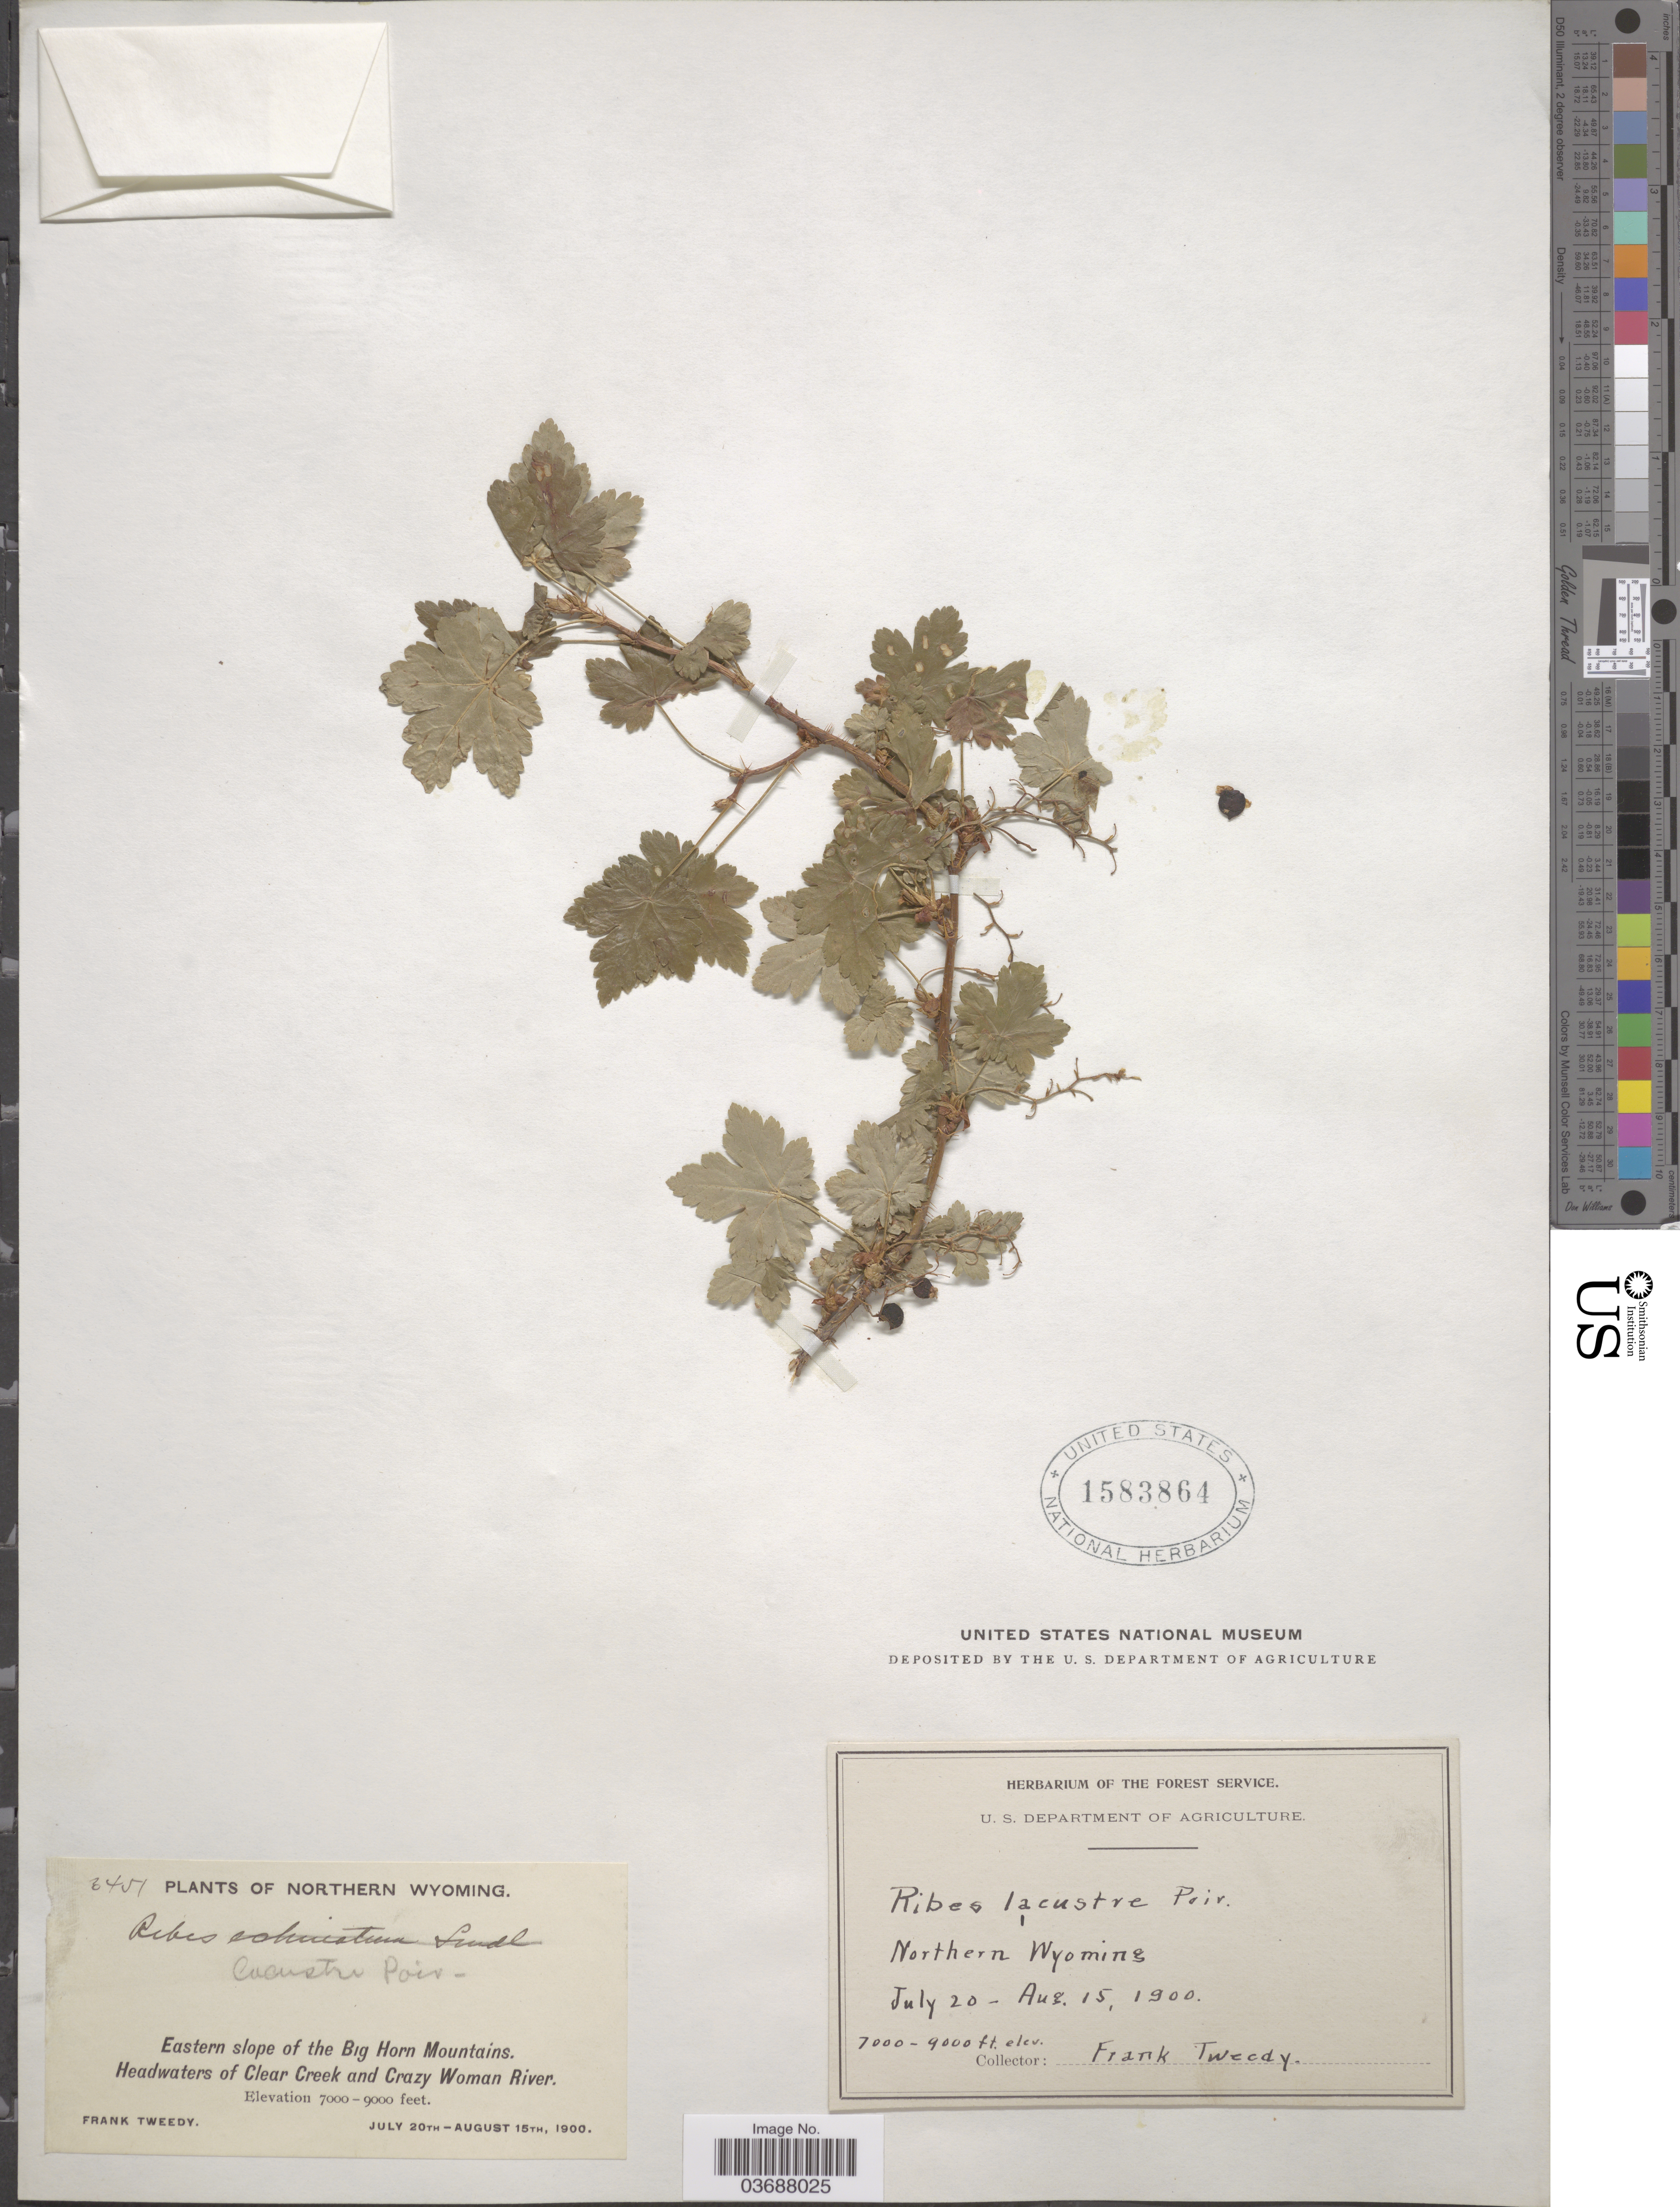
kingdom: Plantae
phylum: Tracheophyta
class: Magnoliopsida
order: Saxifragales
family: Grossulariaceae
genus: Ribes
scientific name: Ribes lacustre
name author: (Pers.) Poir.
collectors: F. Tweedy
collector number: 6451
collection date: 1900-07-20/1900-08-15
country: United States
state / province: Wyoming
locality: Northern Wyoming. Eastern slope of the Big Horn Mountains. Headwaters of Clear Creek and Crazy Woman River.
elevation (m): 2134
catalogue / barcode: US 1583864